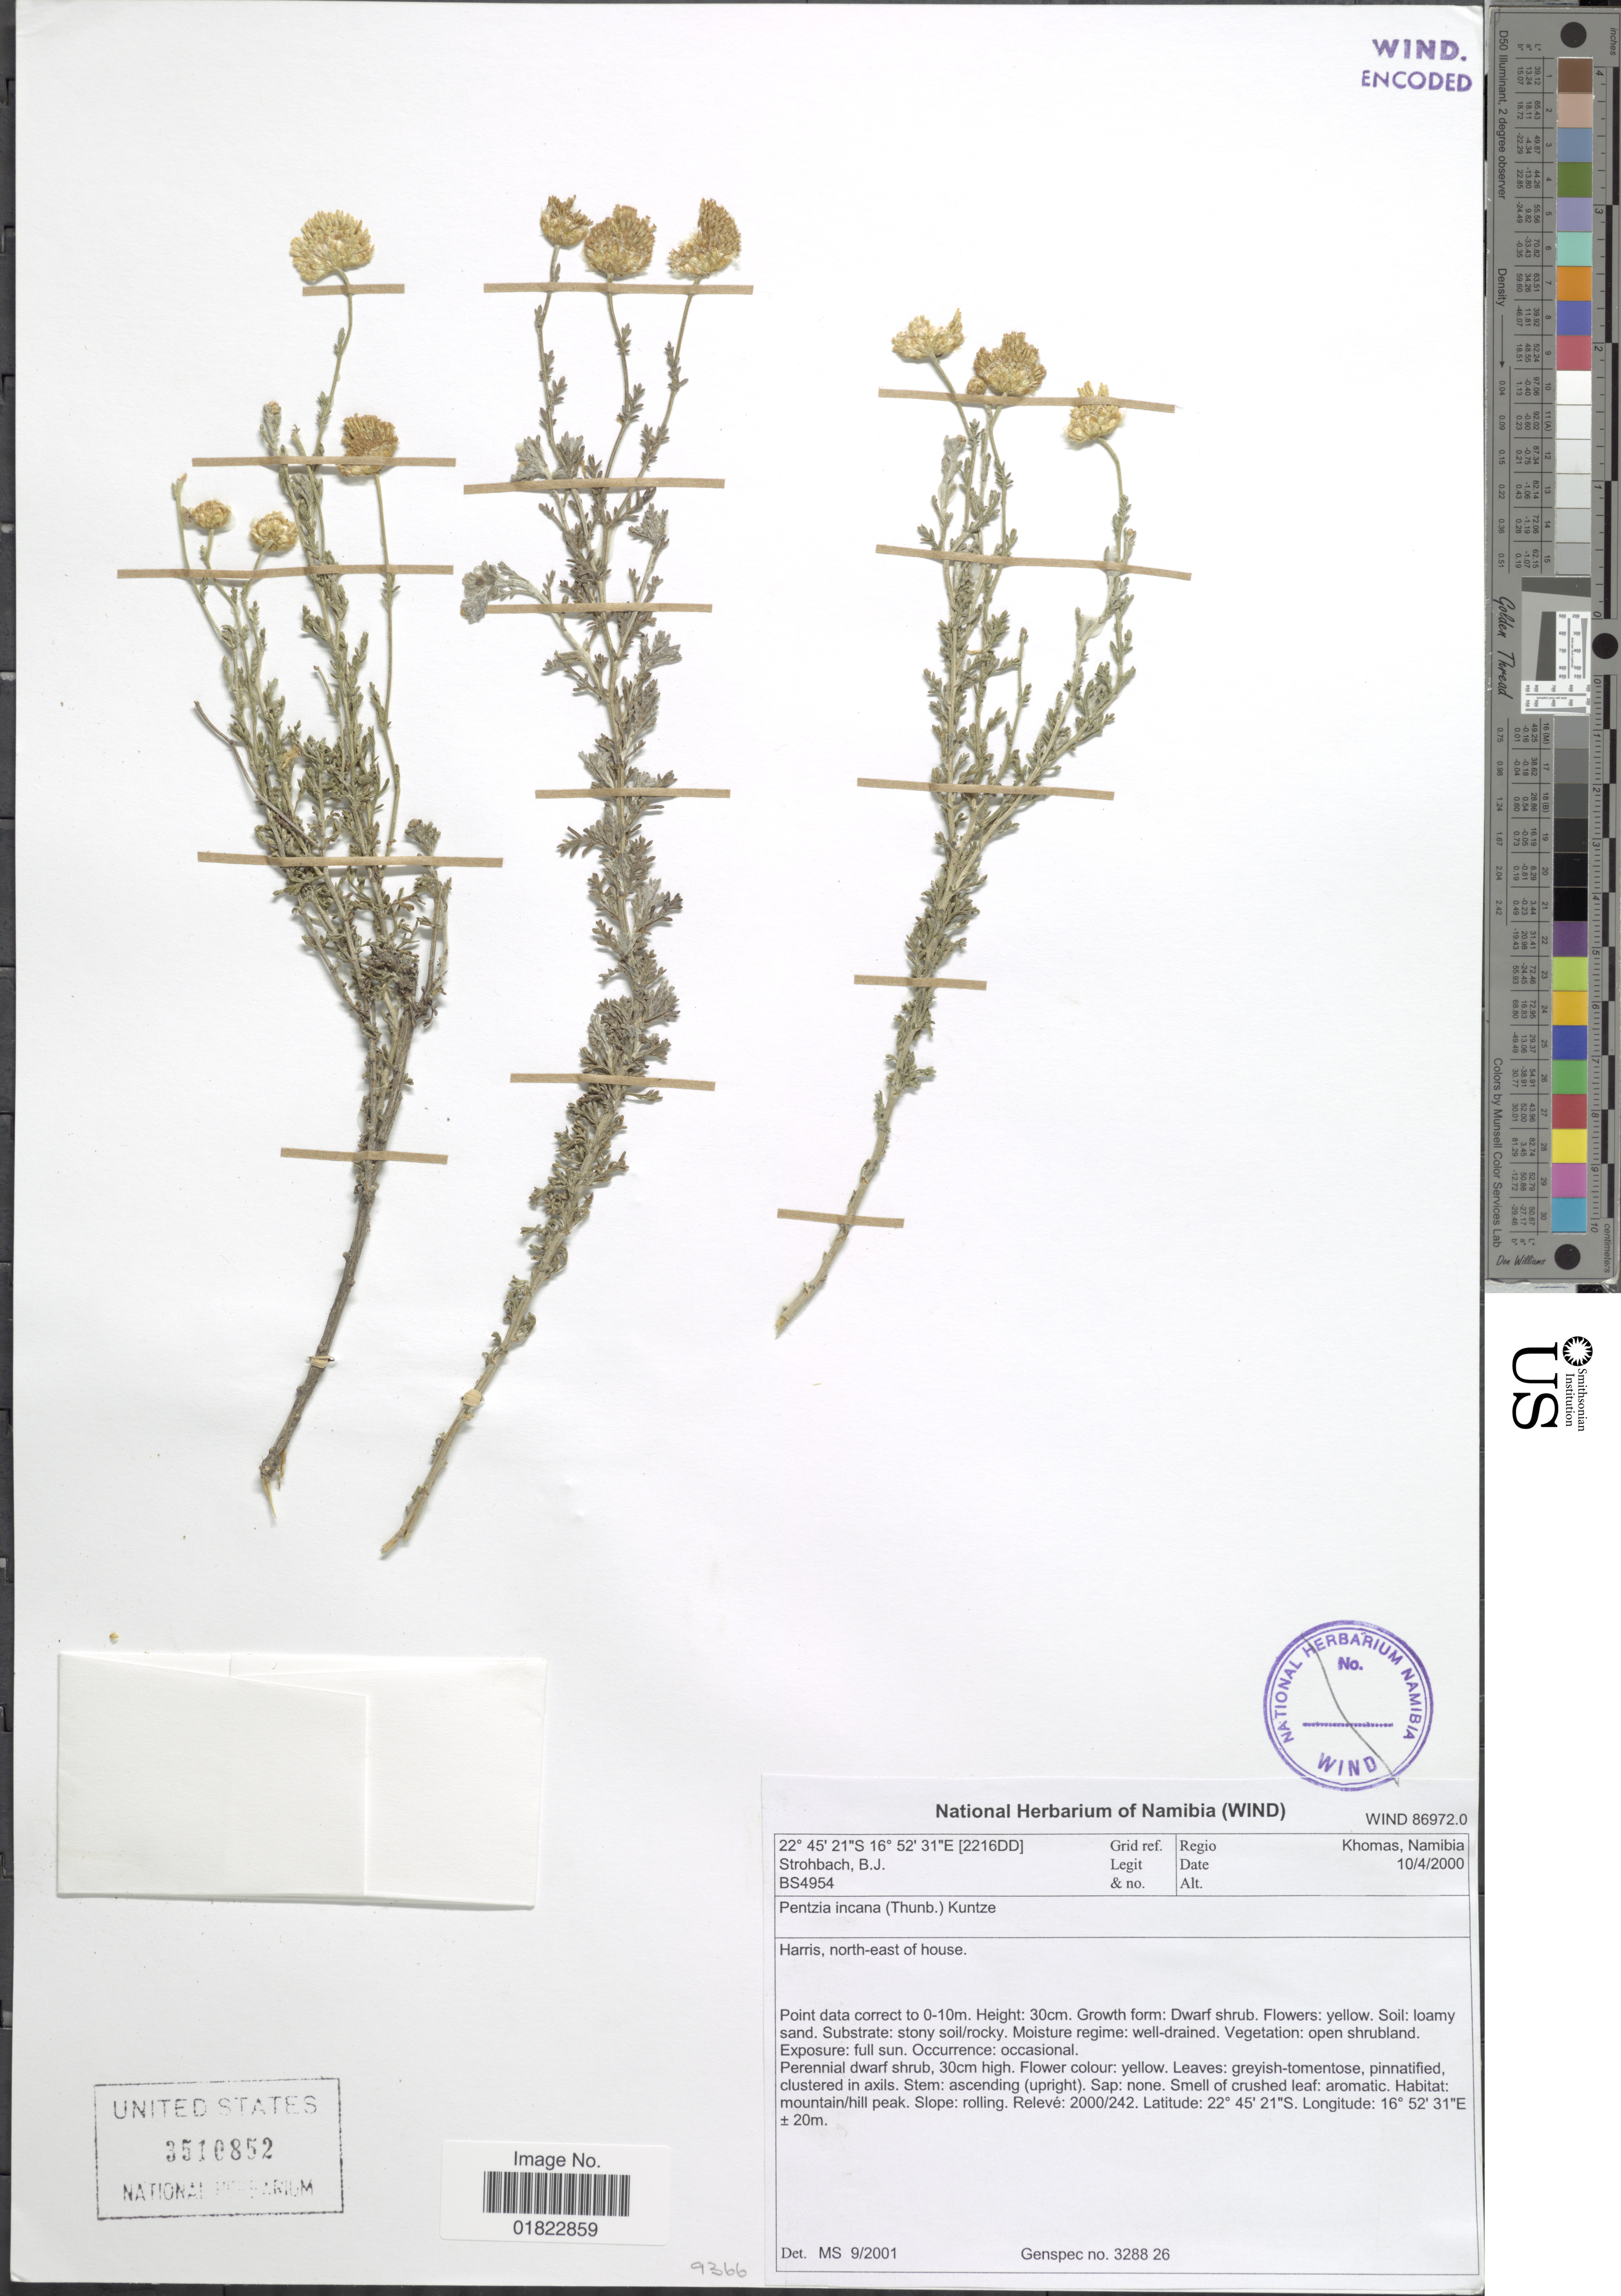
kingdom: Plantae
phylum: Tracheophyta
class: Magnoliopsida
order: Asterales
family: Asteraceae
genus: Pentzia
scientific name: Pentzia incana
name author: (Thunb.) Kuntze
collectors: B. Strohbach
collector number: BS4954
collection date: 2000-04-10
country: Namibia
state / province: Khomas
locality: Regio Khomas, Namibia. Harris, north-east of house.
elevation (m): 20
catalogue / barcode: US 3510852